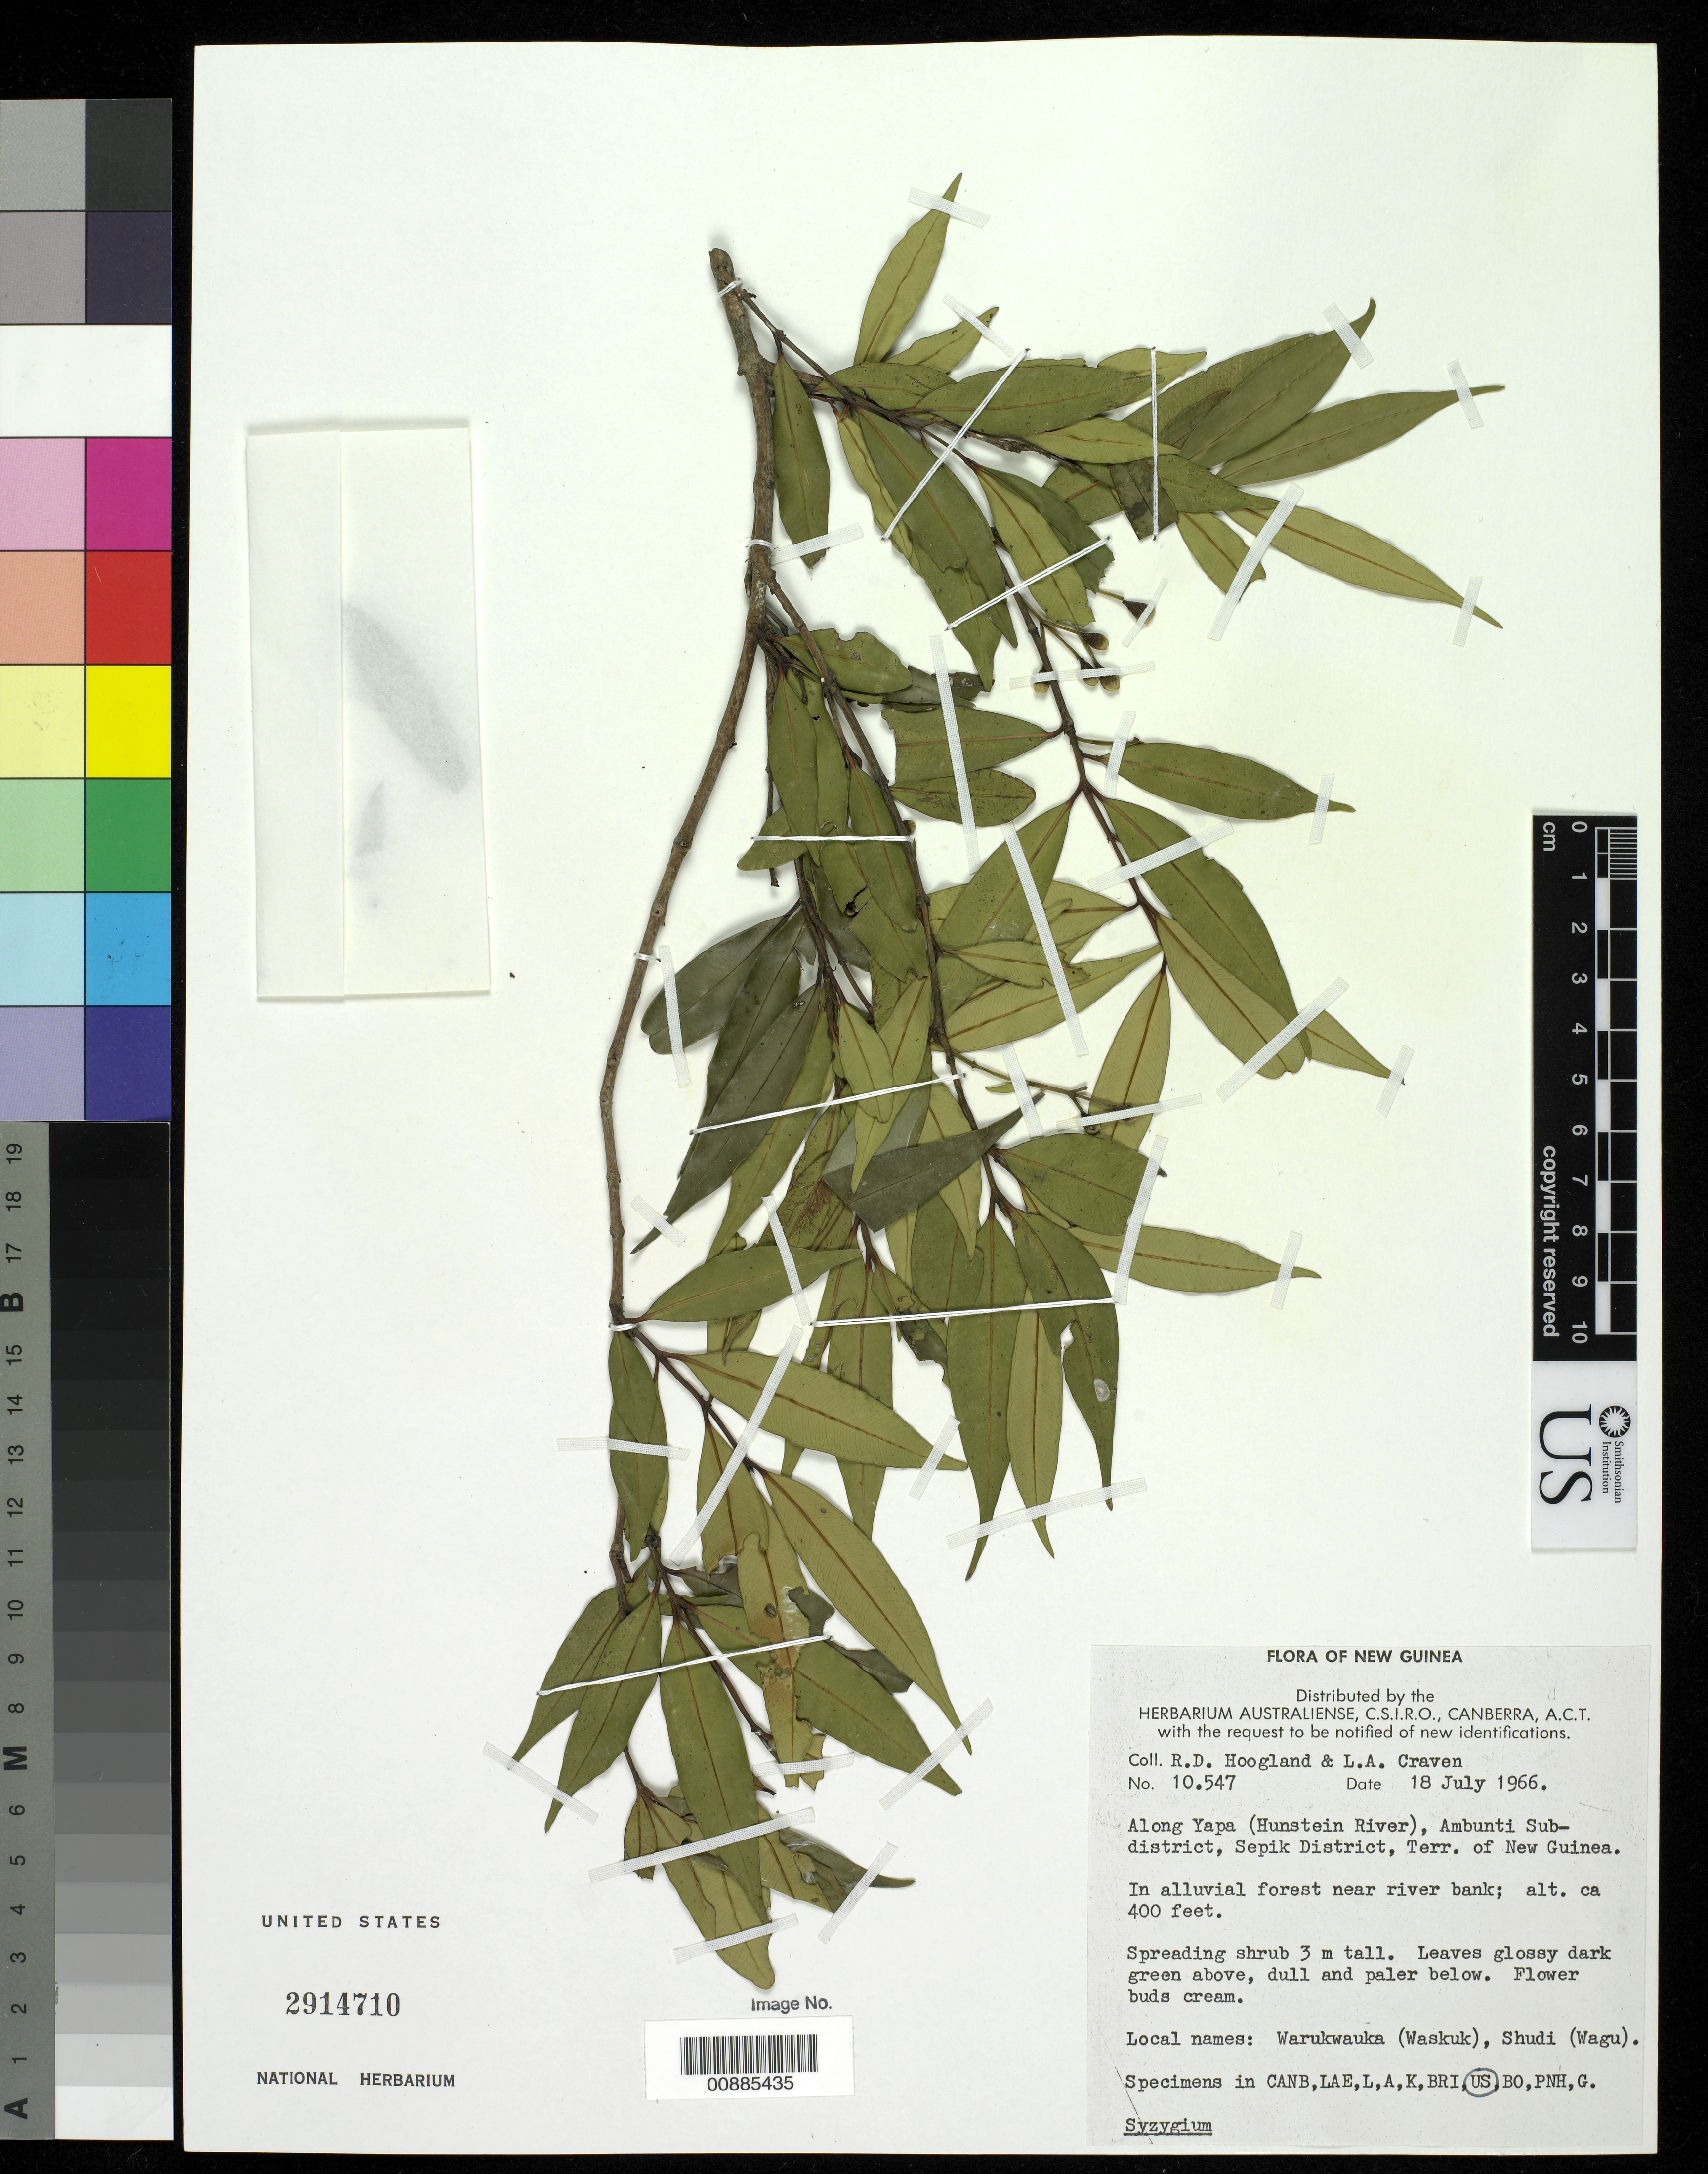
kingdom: Plantae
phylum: Tracheophyta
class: Magnoliopsida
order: Myrtales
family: Myrtaceae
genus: Syzygium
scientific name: Syzygium xylopiaceum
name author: (Diels) Merr. & L.M. Perry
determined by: Hartley, T. G.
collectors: R. D. Hoogland & L. A. Craven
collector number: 10547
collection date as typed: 18 Jul 1966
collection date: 1966-07-18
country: Papua New Guinea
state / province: Sepik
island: New Guinea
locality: Along Yapa (Hunstein R.) Ambunti Sub-district.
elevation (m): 122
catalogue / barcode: US 2914710